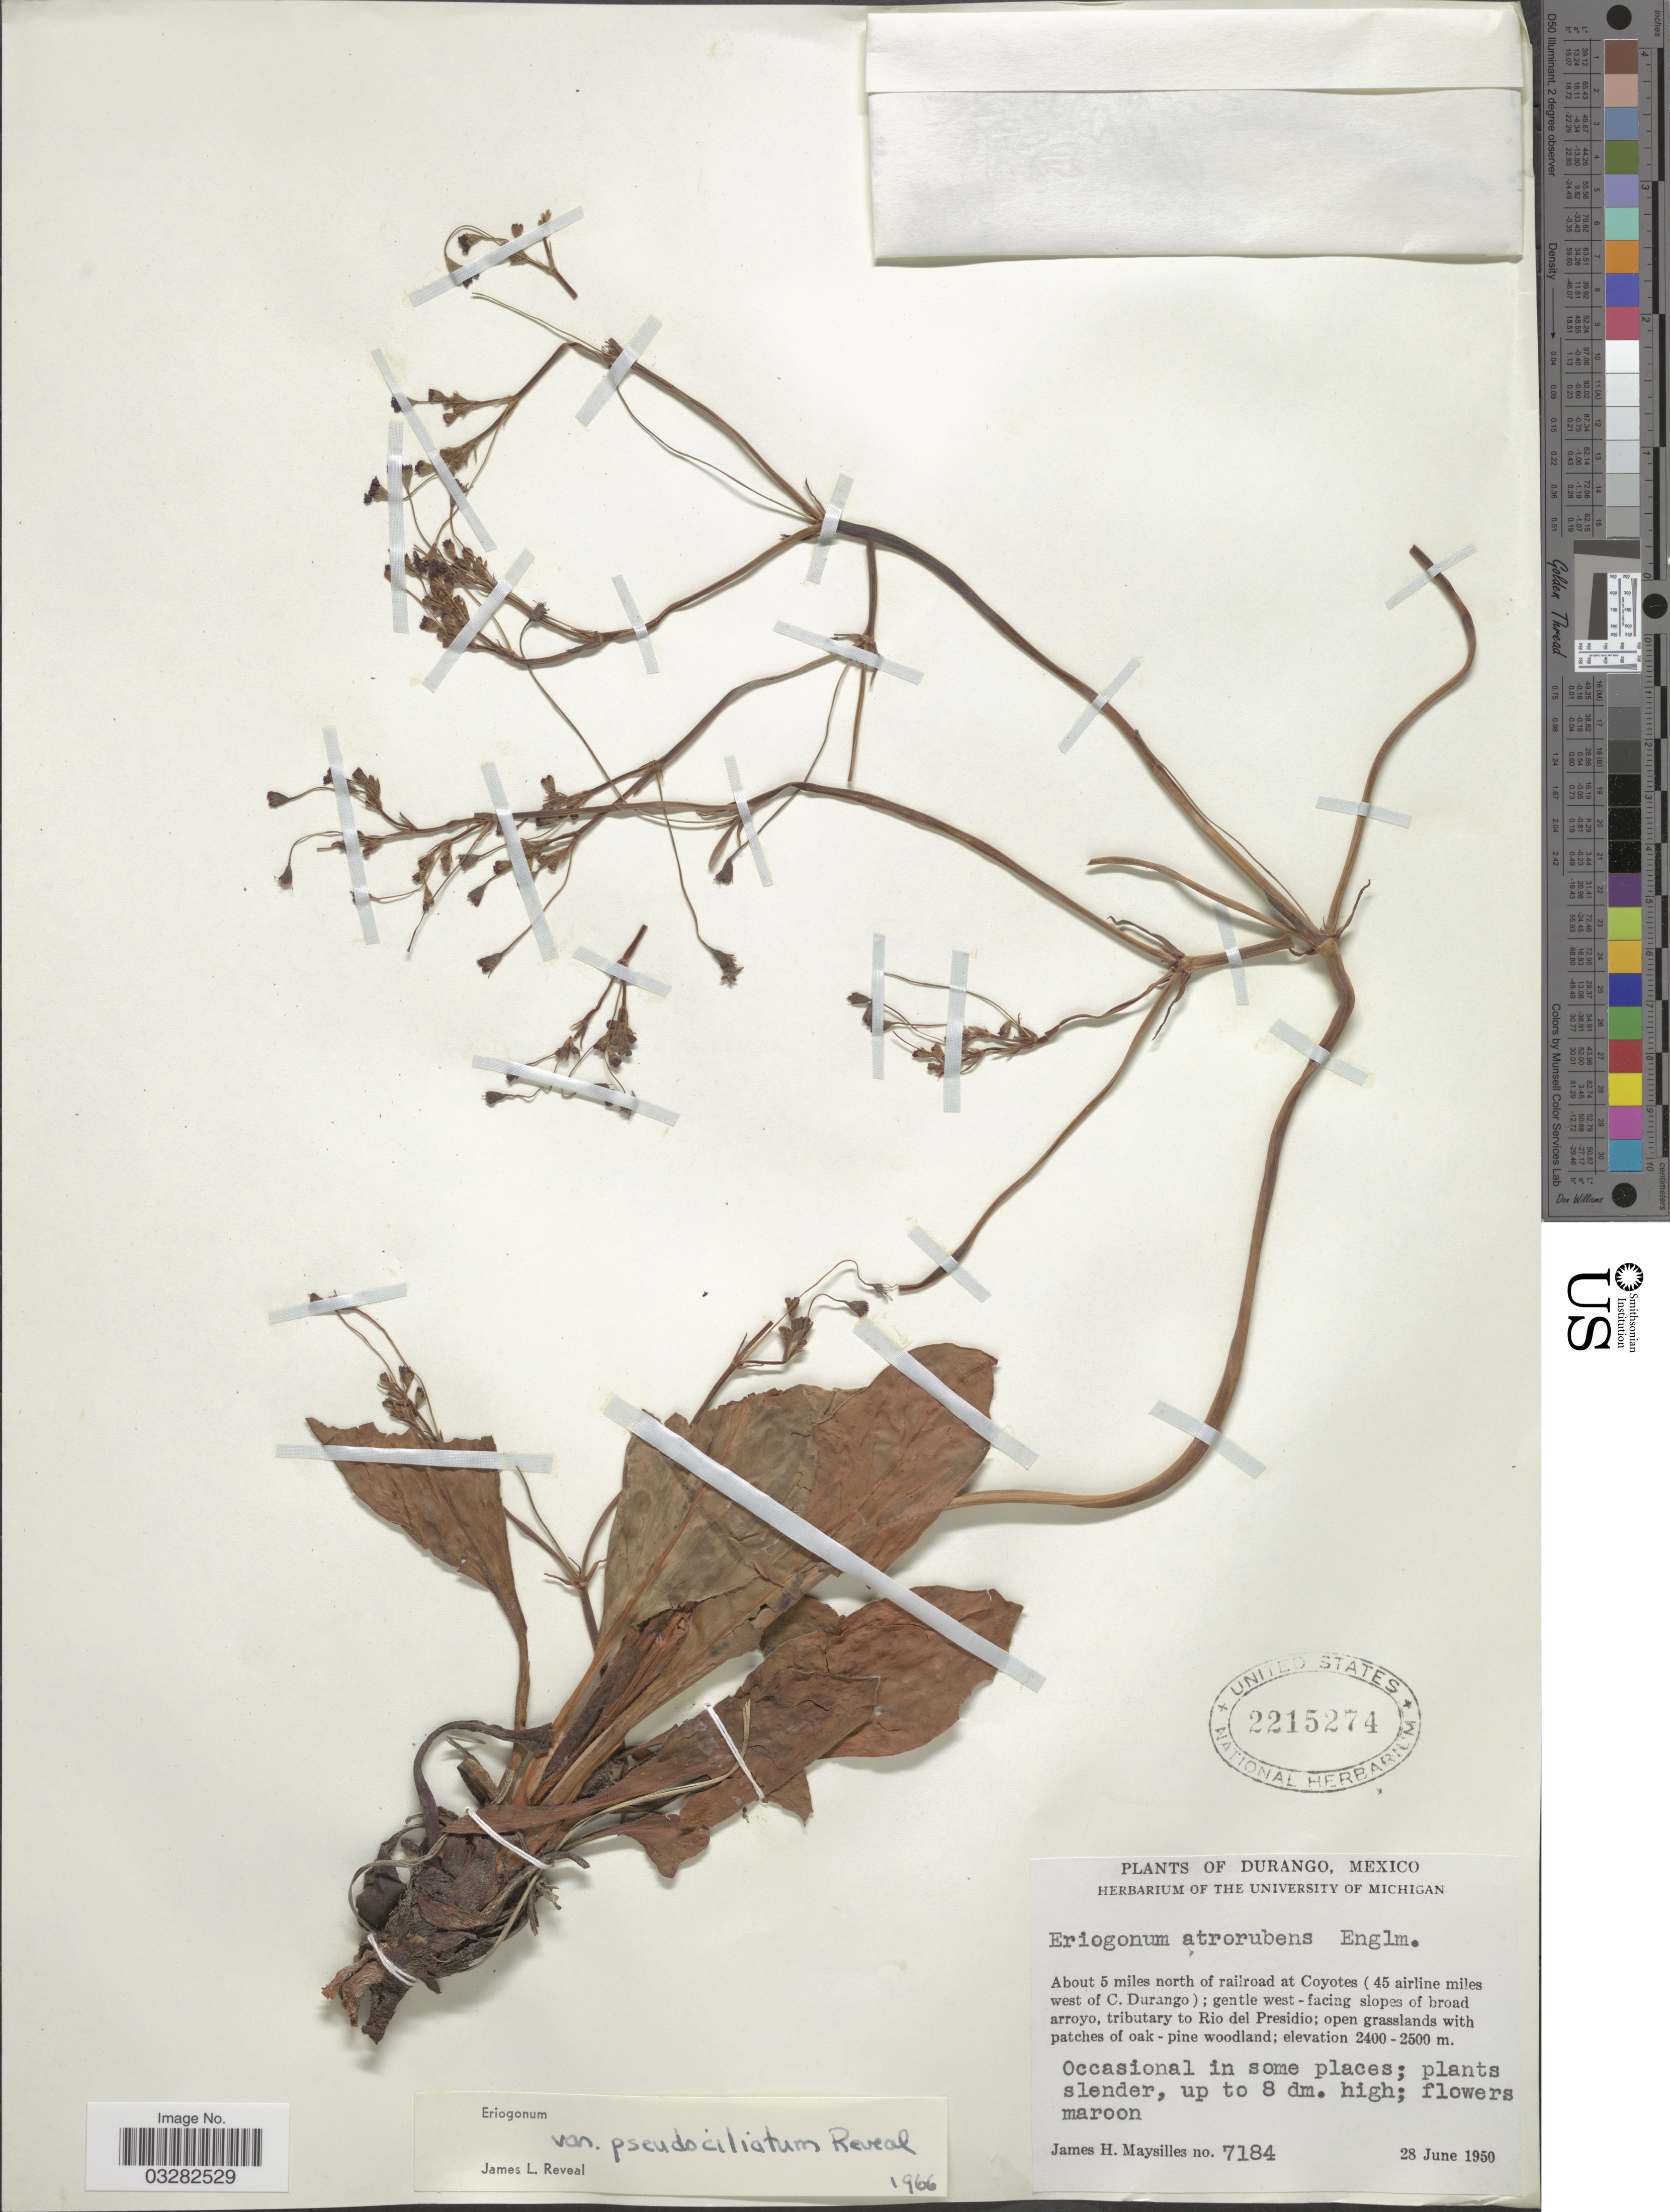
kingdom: Plantae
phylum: Tracheophyta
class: Magnoliopsida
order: Caryophyllales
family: Polygonaceae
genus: Eriogonum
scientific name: Eriogonum atrorubens var. pseudociliatum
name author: Reveal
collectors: J. Maysilles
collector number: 7184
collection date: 1950-06-28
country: Mexico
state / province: Durango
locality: About 5 miles north of railroad at Coyotes ( 45 airline miles west of C. Durango ) ; gentle west-facing slopes of broad arroyo, tributary to Rio del Presidio.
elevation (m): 2400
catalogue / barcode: US 2215274